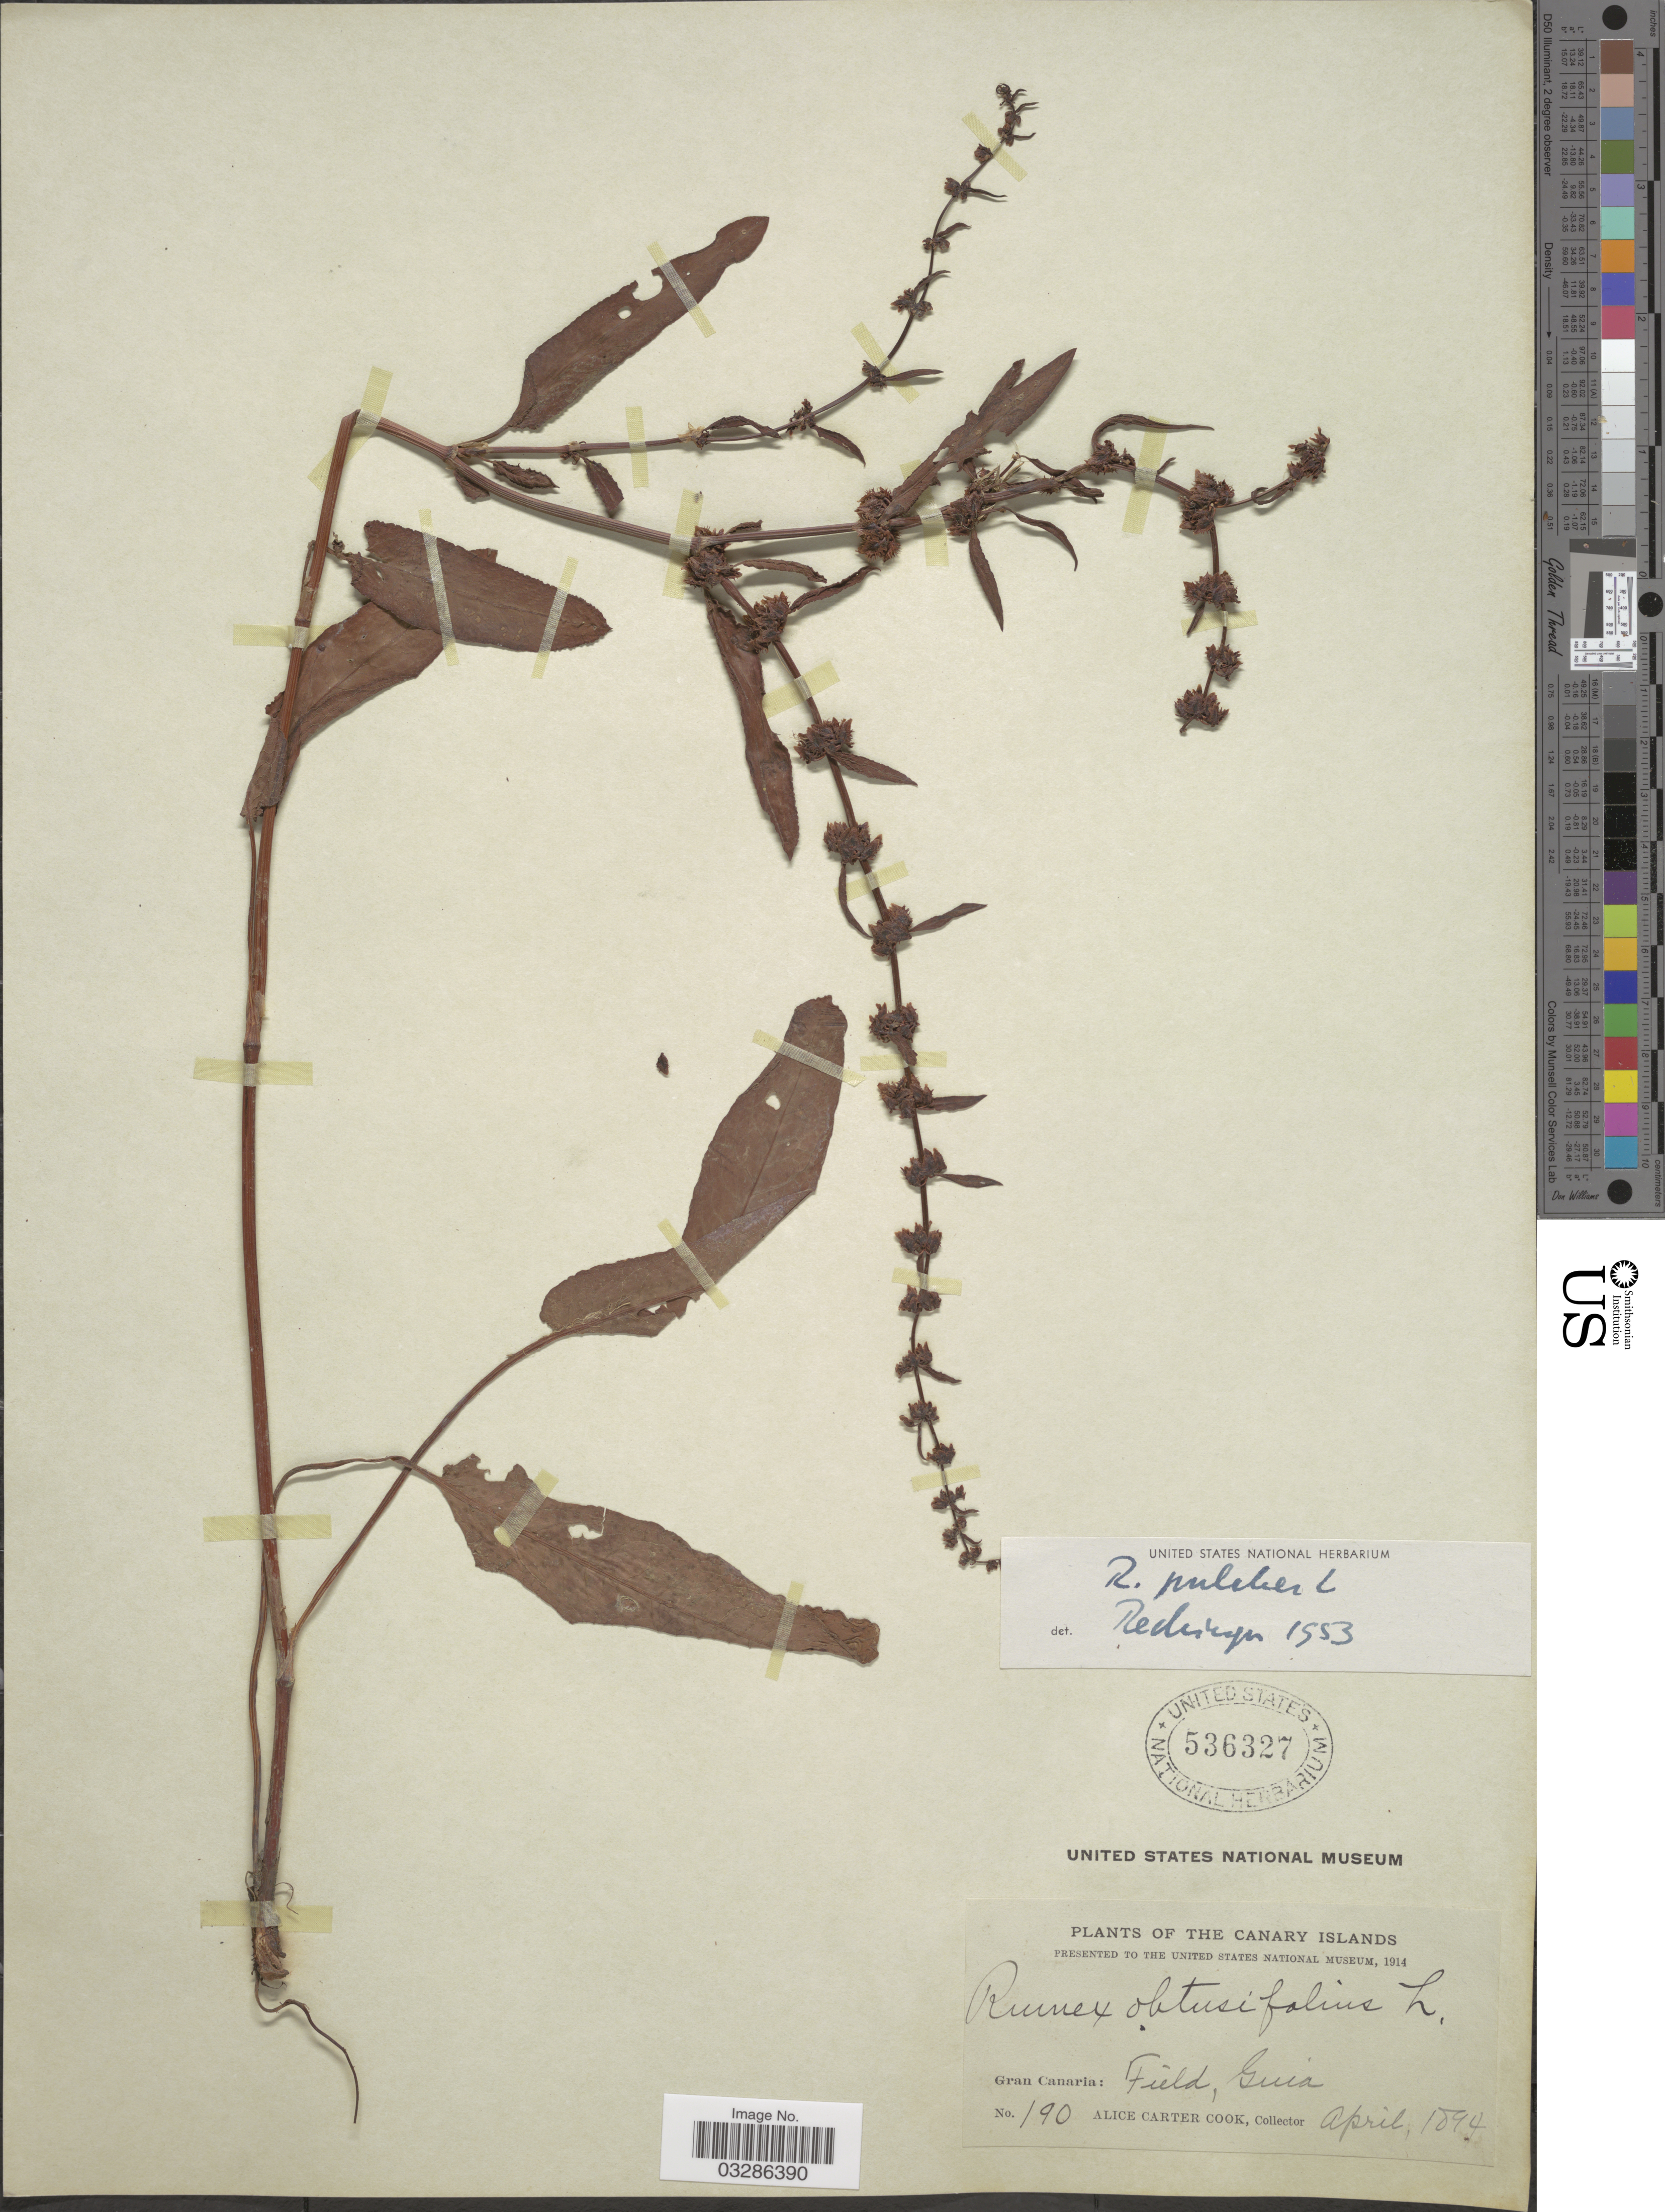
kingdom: Plantae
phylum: Tracheophyta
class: Magnoliopsida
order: Caryophyllales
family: Polygonaceae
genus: Rumex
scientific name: Rumex pulcher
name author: L.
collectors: Alice C. Cook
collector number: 190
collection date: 1894-04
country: Spain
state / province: Canarias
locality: The Canary Islands. Gran Canaria: Field, Guia.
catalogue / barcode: US 536327